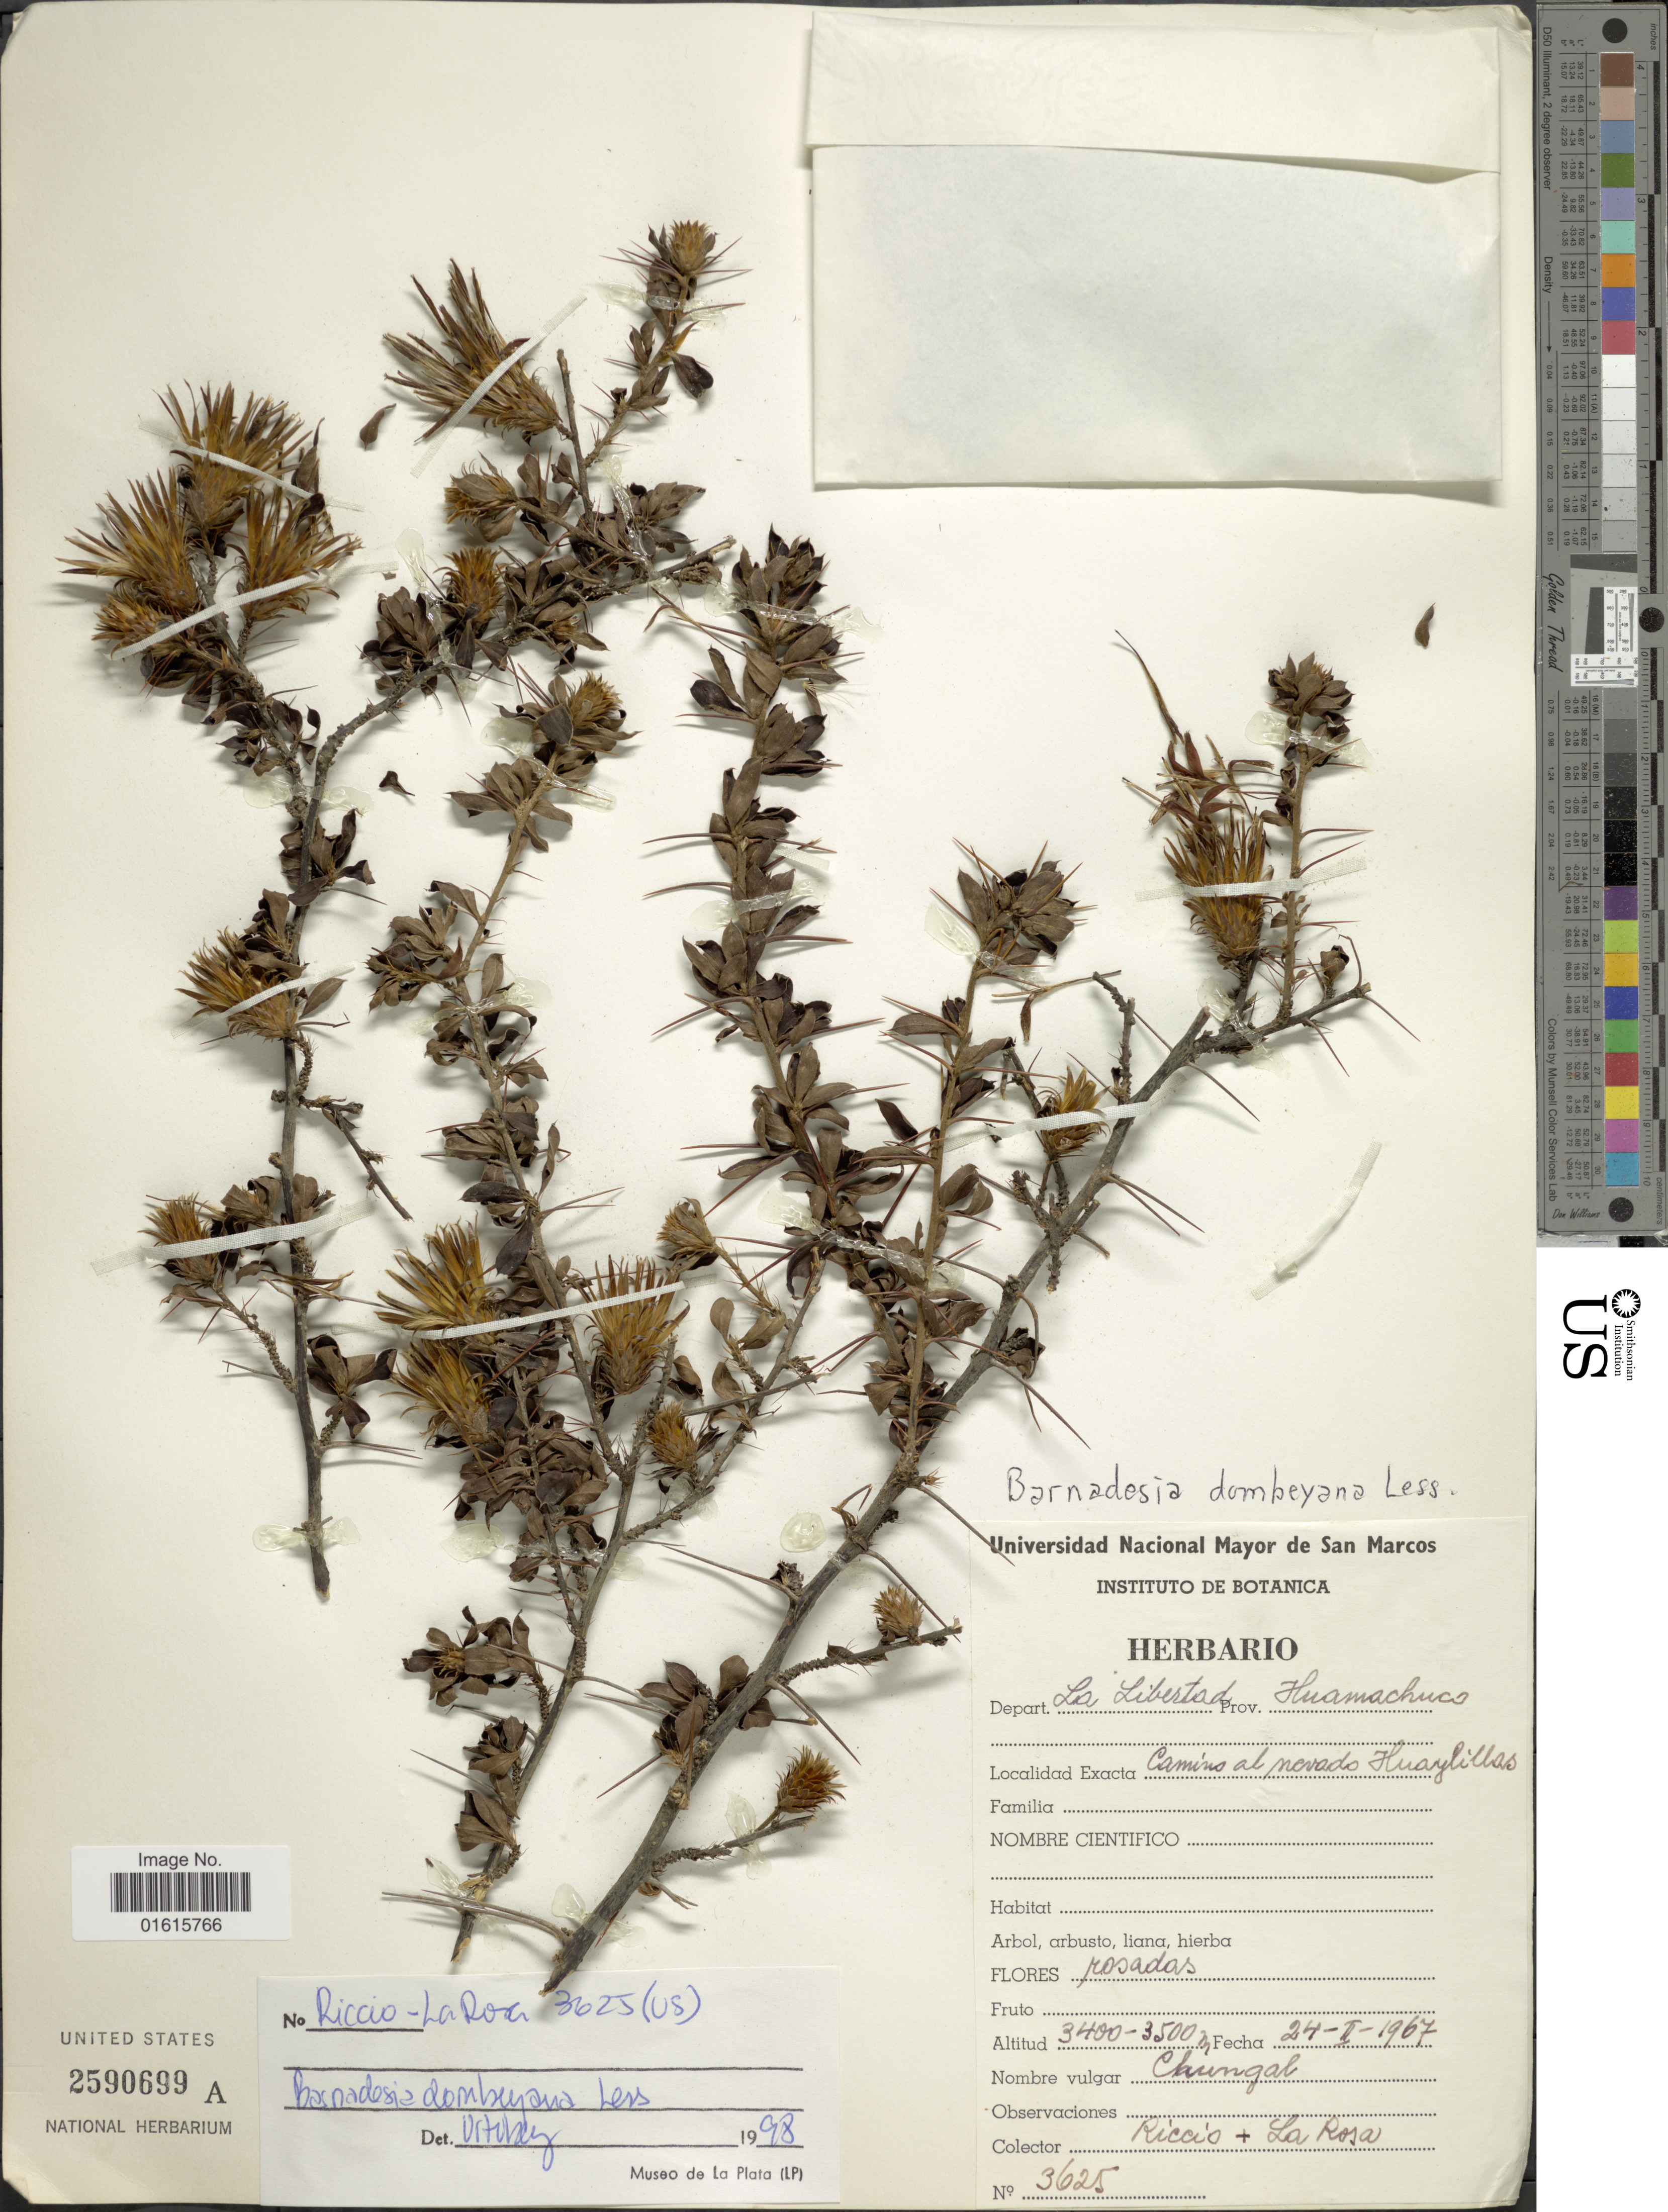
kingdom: Plantae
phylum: Tracheophyta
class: Magnoliopsida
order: Asterales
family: Asteraceae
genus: Barnadesia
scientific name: Barnadesia dombeyana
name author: Less.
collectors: F. Riccio & -. La Rosa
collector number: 3625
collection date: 1967-02-24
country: Peru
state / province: La Libertad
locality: Camino al Nevado Huaylillas, Prov. Huamachuco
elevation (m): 3400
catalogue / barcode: US 2590699A